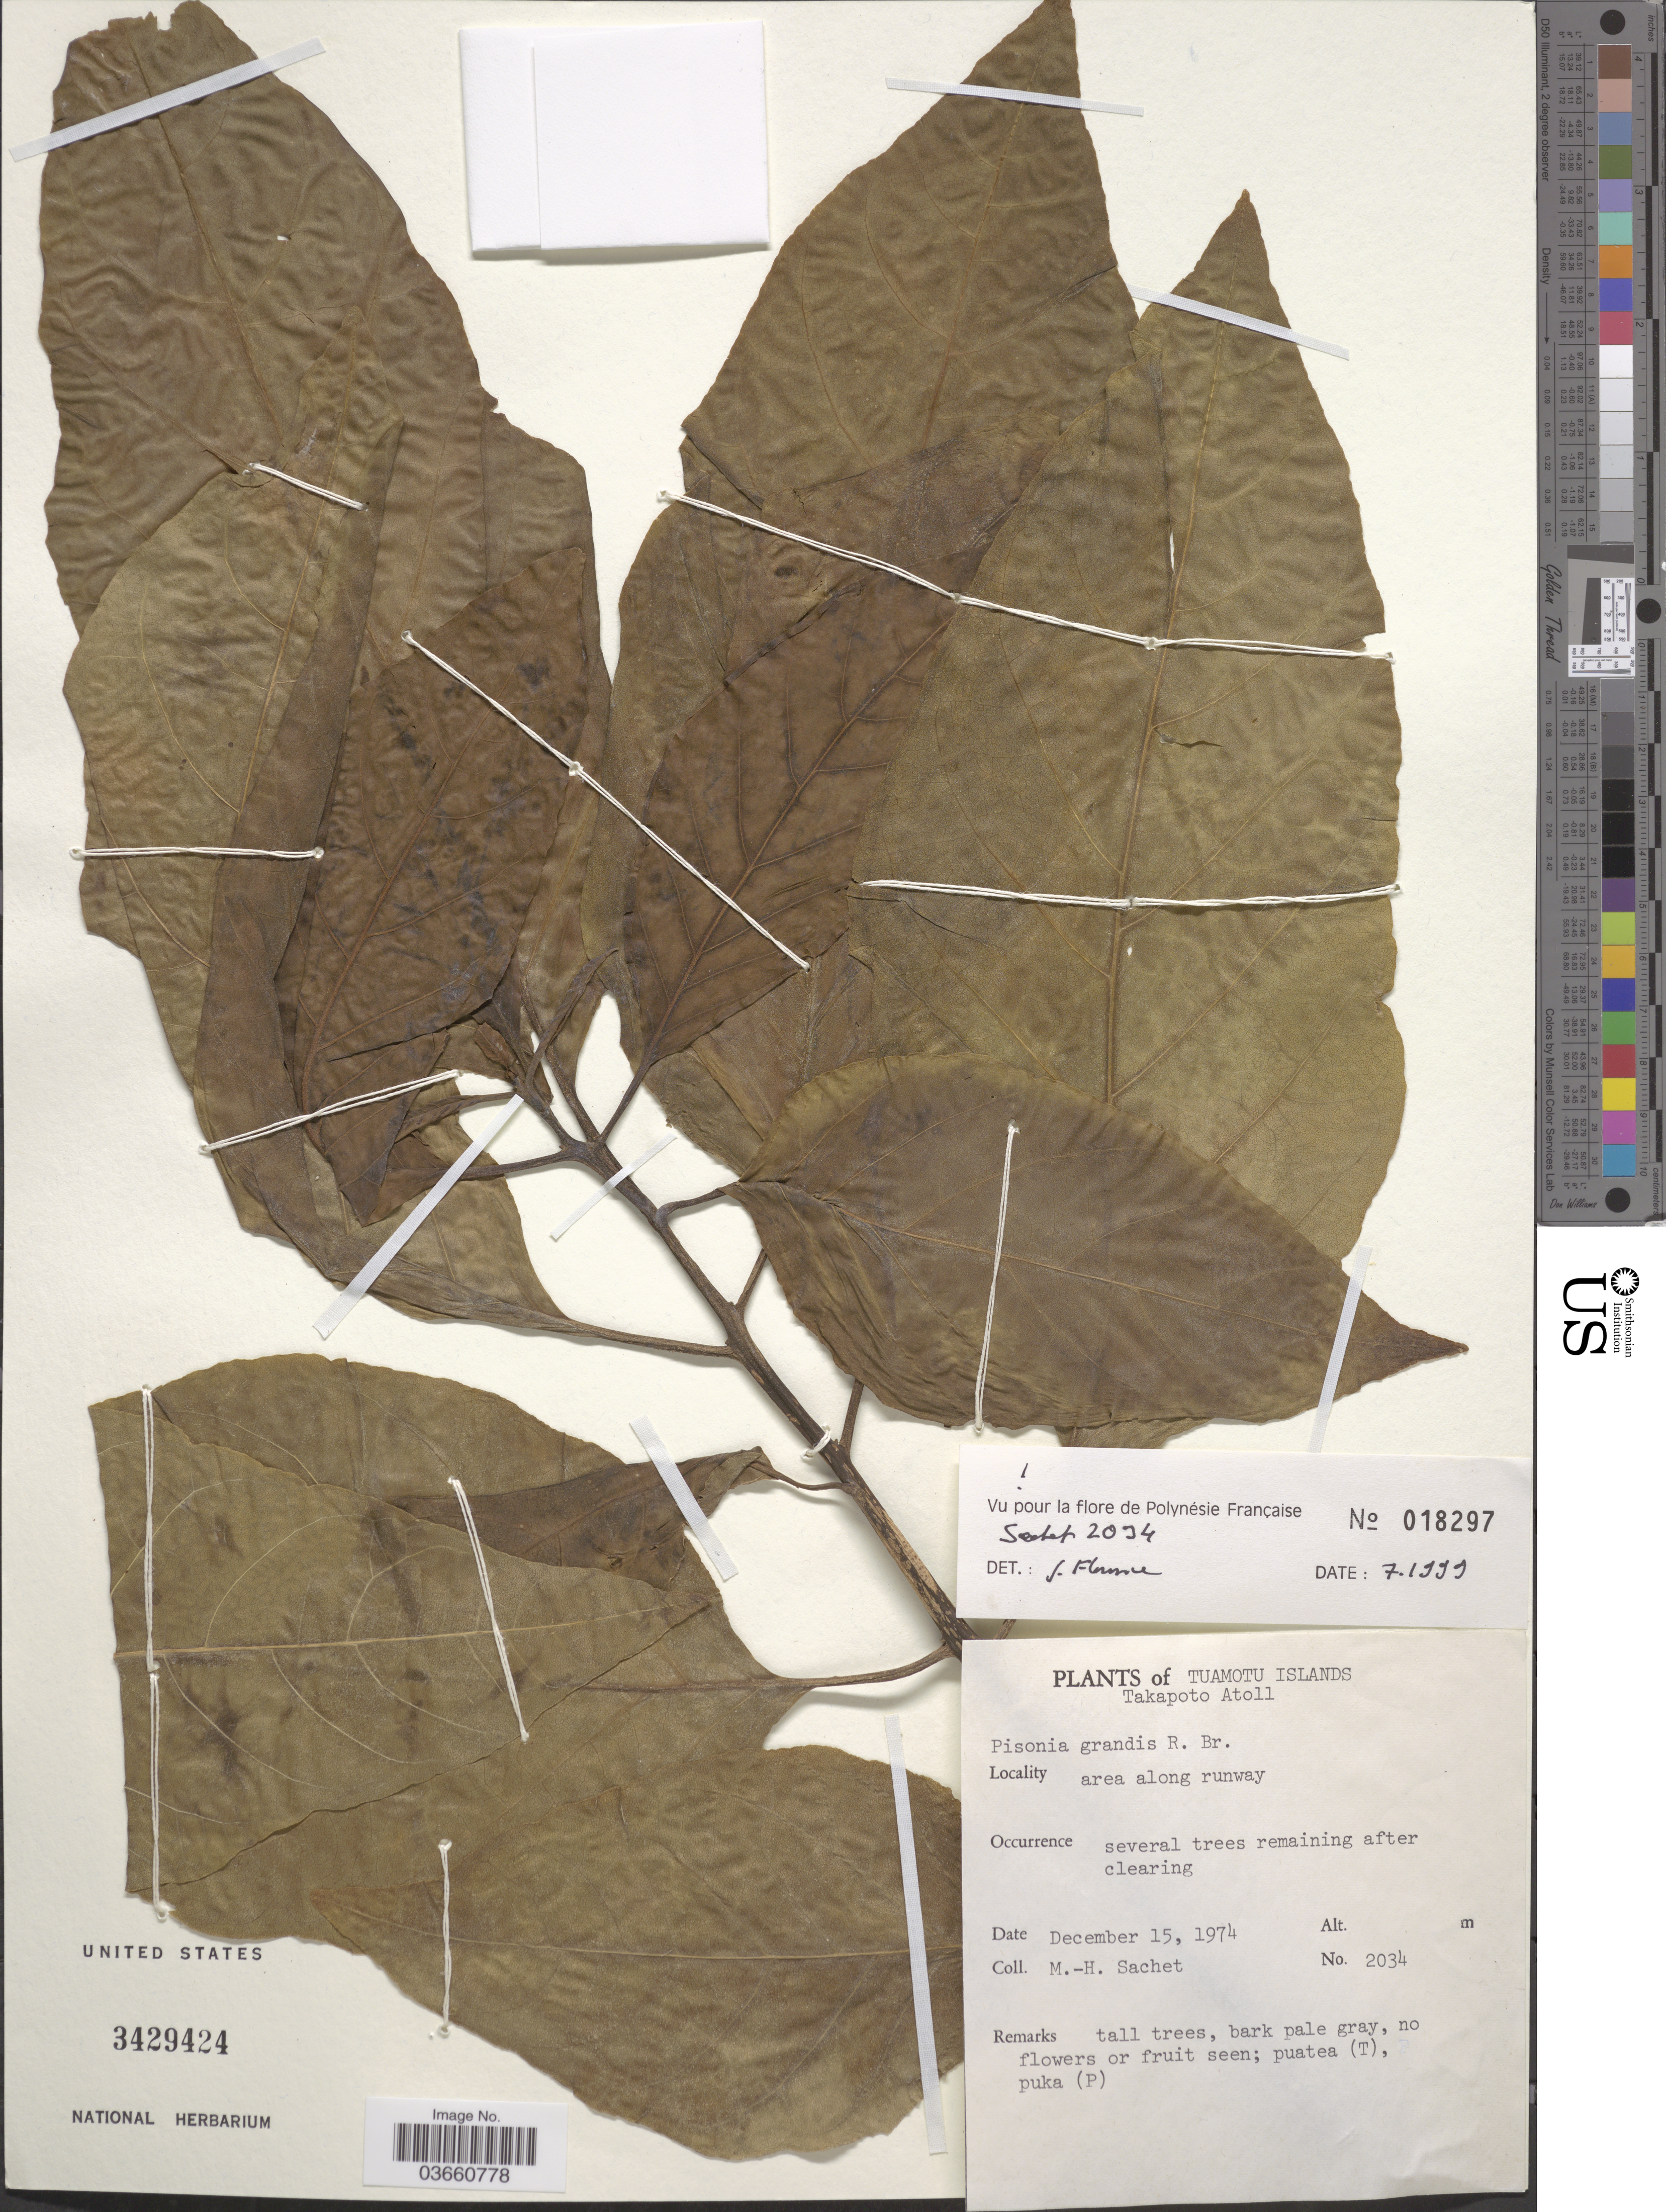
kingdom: Plantae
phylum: Tracheophyta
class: Magnoliopsida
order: Caryophyllales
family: Nyctaginaceae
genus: Pisonia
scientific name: Pisonia grandis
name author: R. Br.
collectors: M.-H. Sachet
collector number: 2034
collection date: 1974-12-15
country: French Polynesia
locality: Tuamotu Islands. Takapoto Atoll. Area along runway.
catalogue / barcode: US 3429424